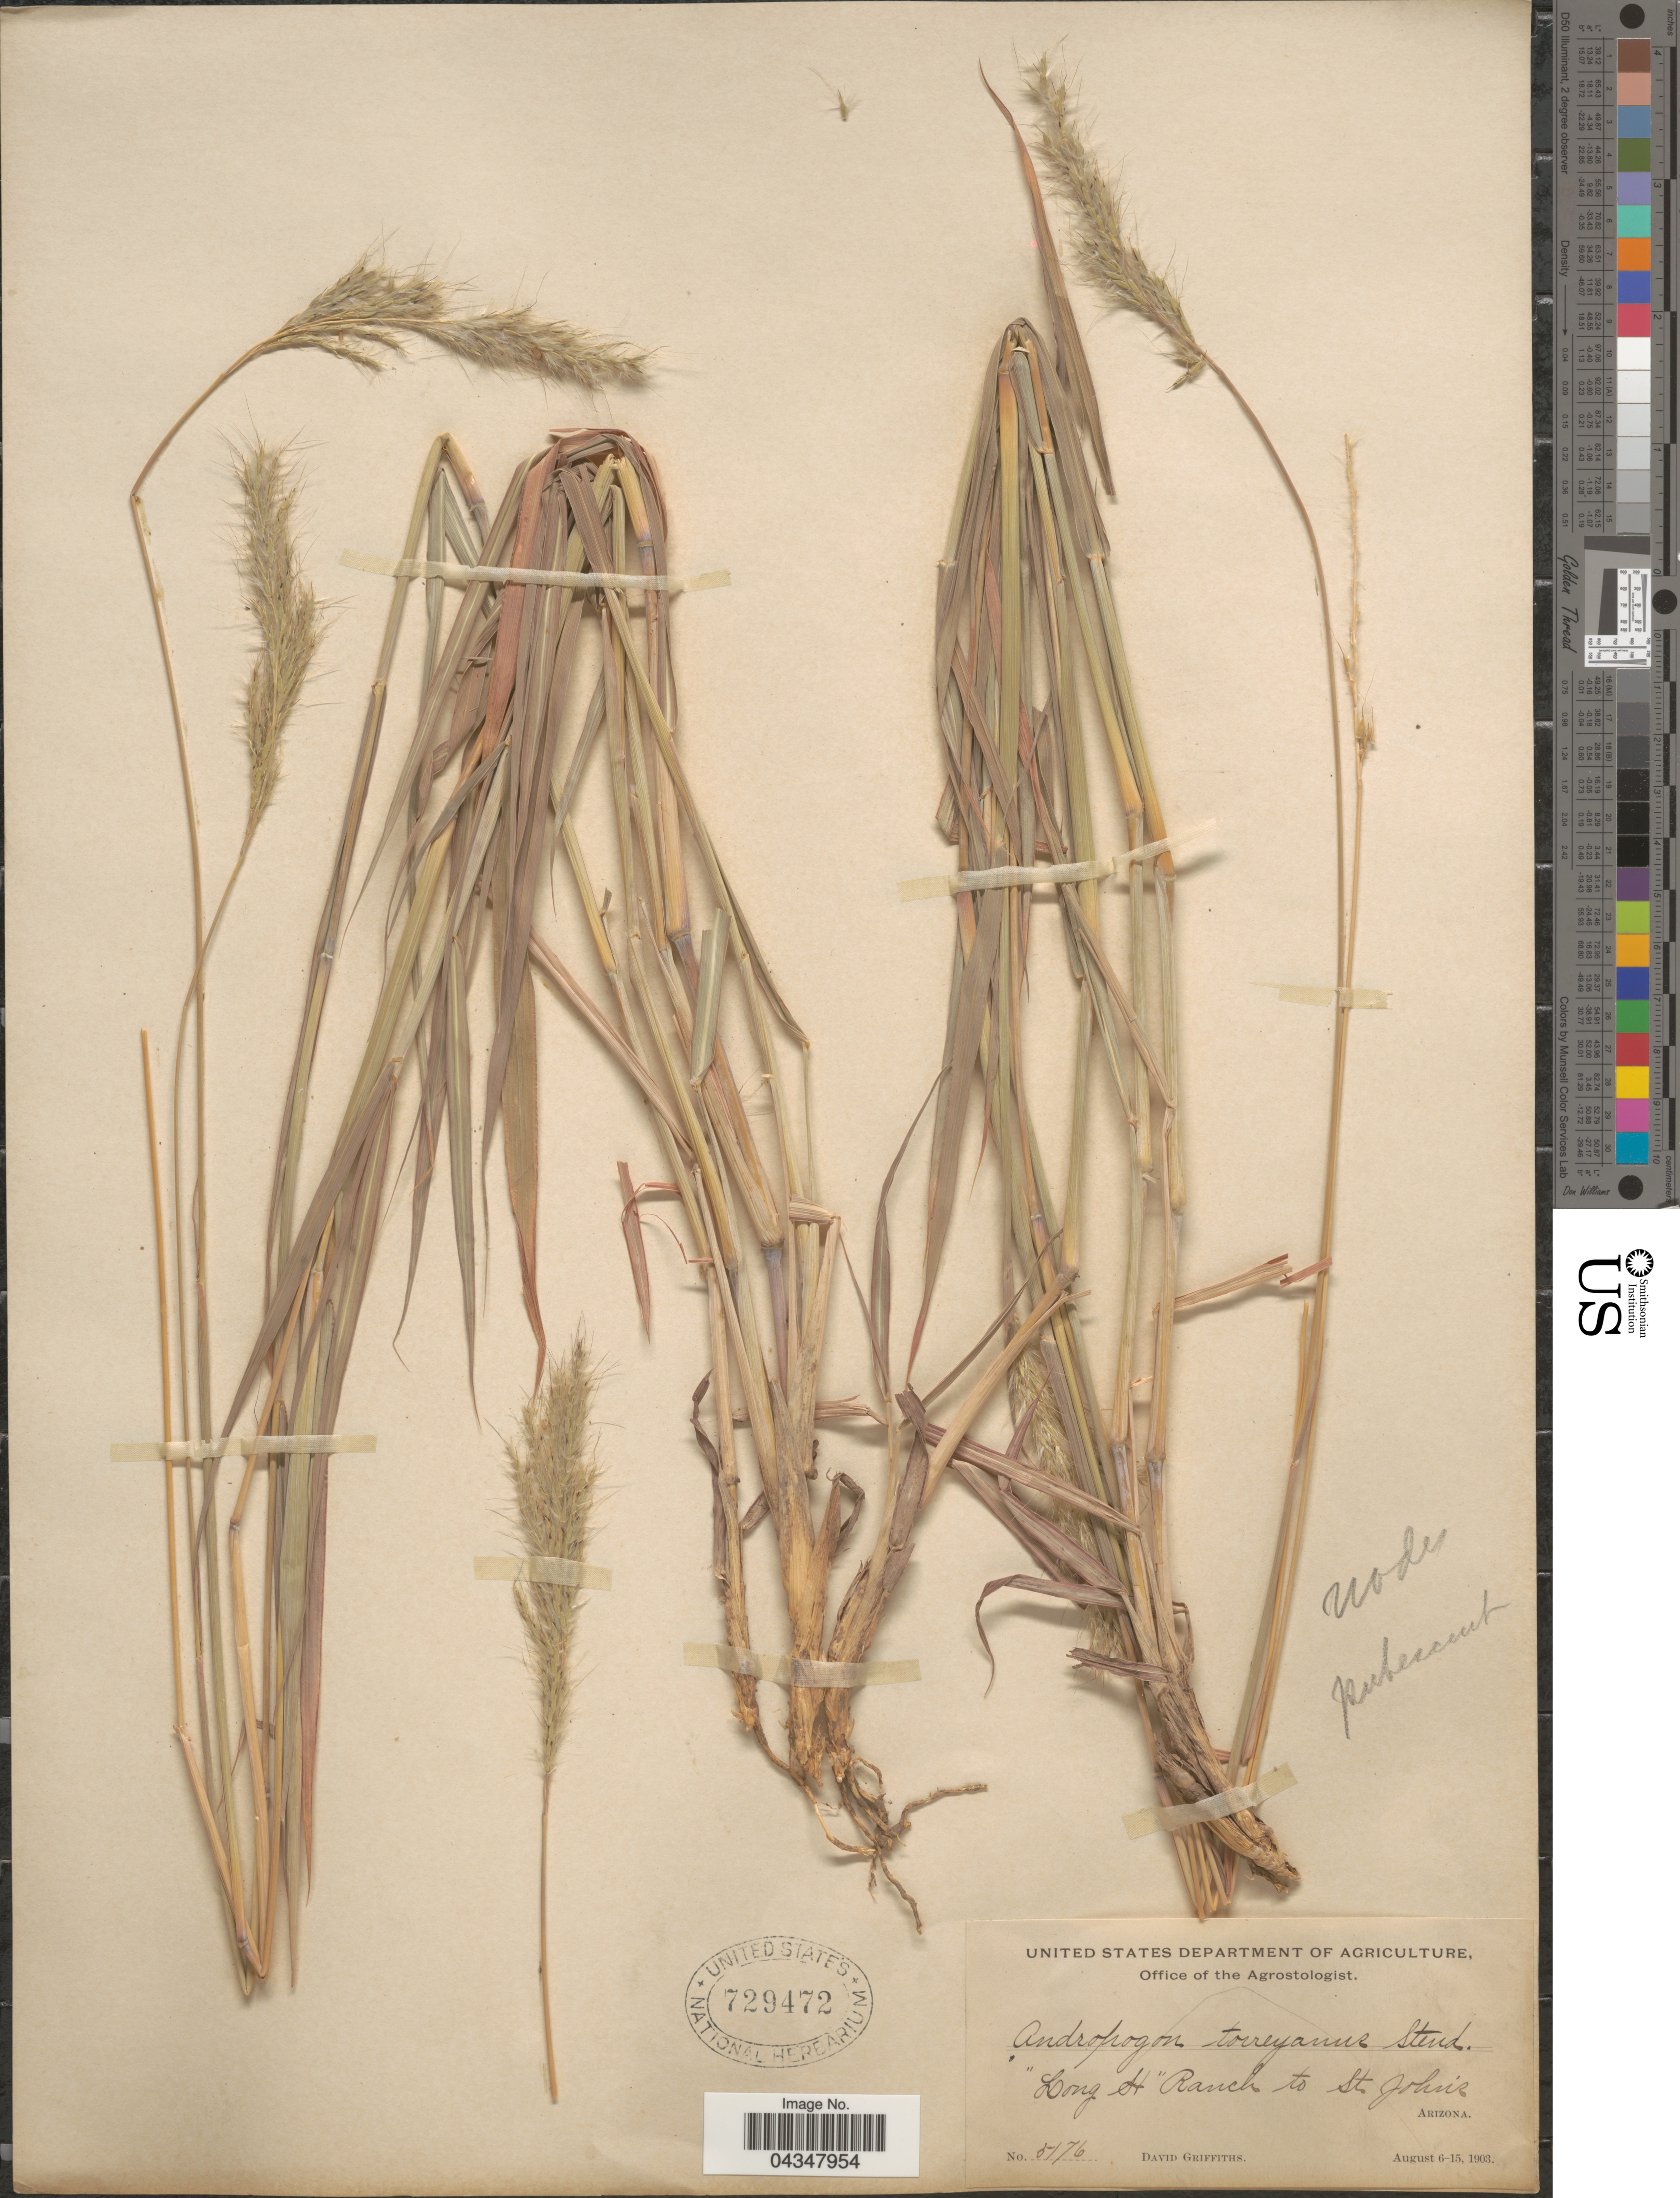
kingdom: Plantae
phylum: Tracheophyta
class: Liliopsida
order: Poales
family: Poaceae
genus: Bothriochloa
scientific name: Bothriochloa saccharoides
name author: (Sw.) Rydb.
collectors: D. Griffiths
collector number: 5176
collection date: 1903-08-06/1903-08-15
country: United States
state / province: Arizona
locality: Long H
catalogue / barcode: US 729472